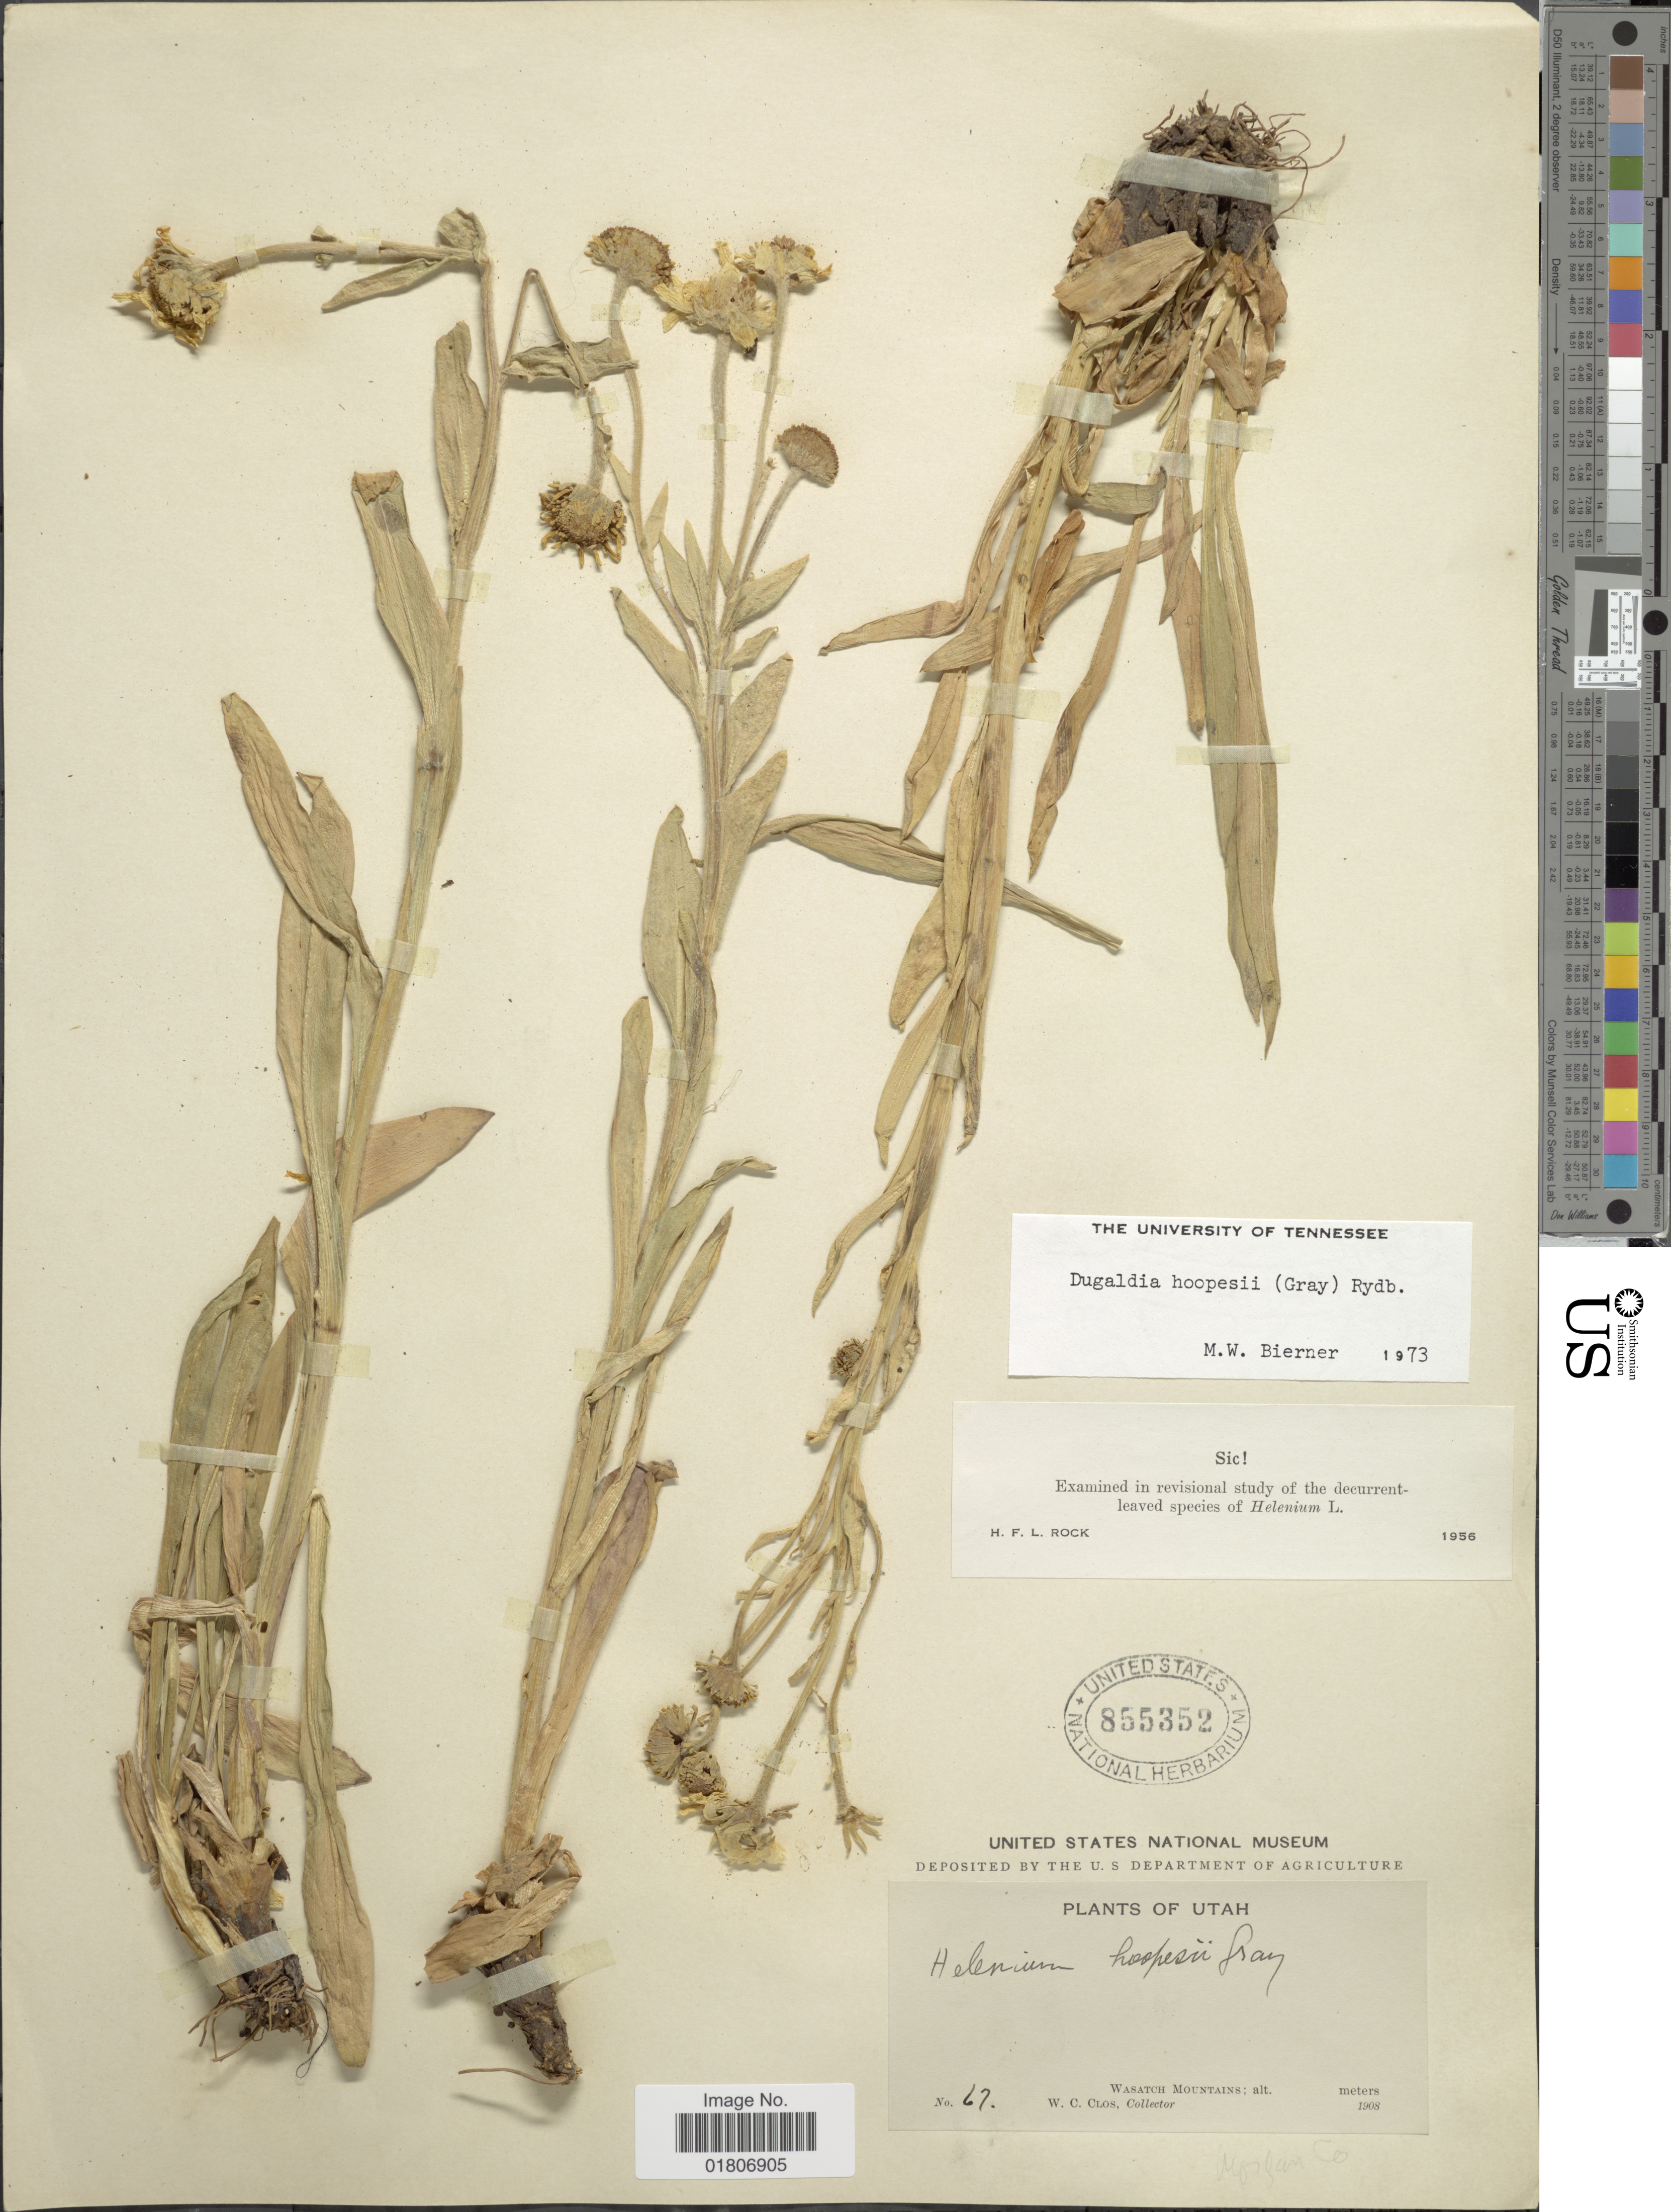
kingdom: Plantae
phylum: Tracheophyta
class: Magnoliopsida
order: Asterales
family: Asteraceae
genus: Dugaldia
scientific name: Dugaldia hoopesii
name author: (A. Gray) Rydb.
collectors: W. C. Clos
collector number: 67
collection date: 1908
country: United States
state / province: Utah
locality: Wasatch Mountains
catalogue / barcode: US 855352